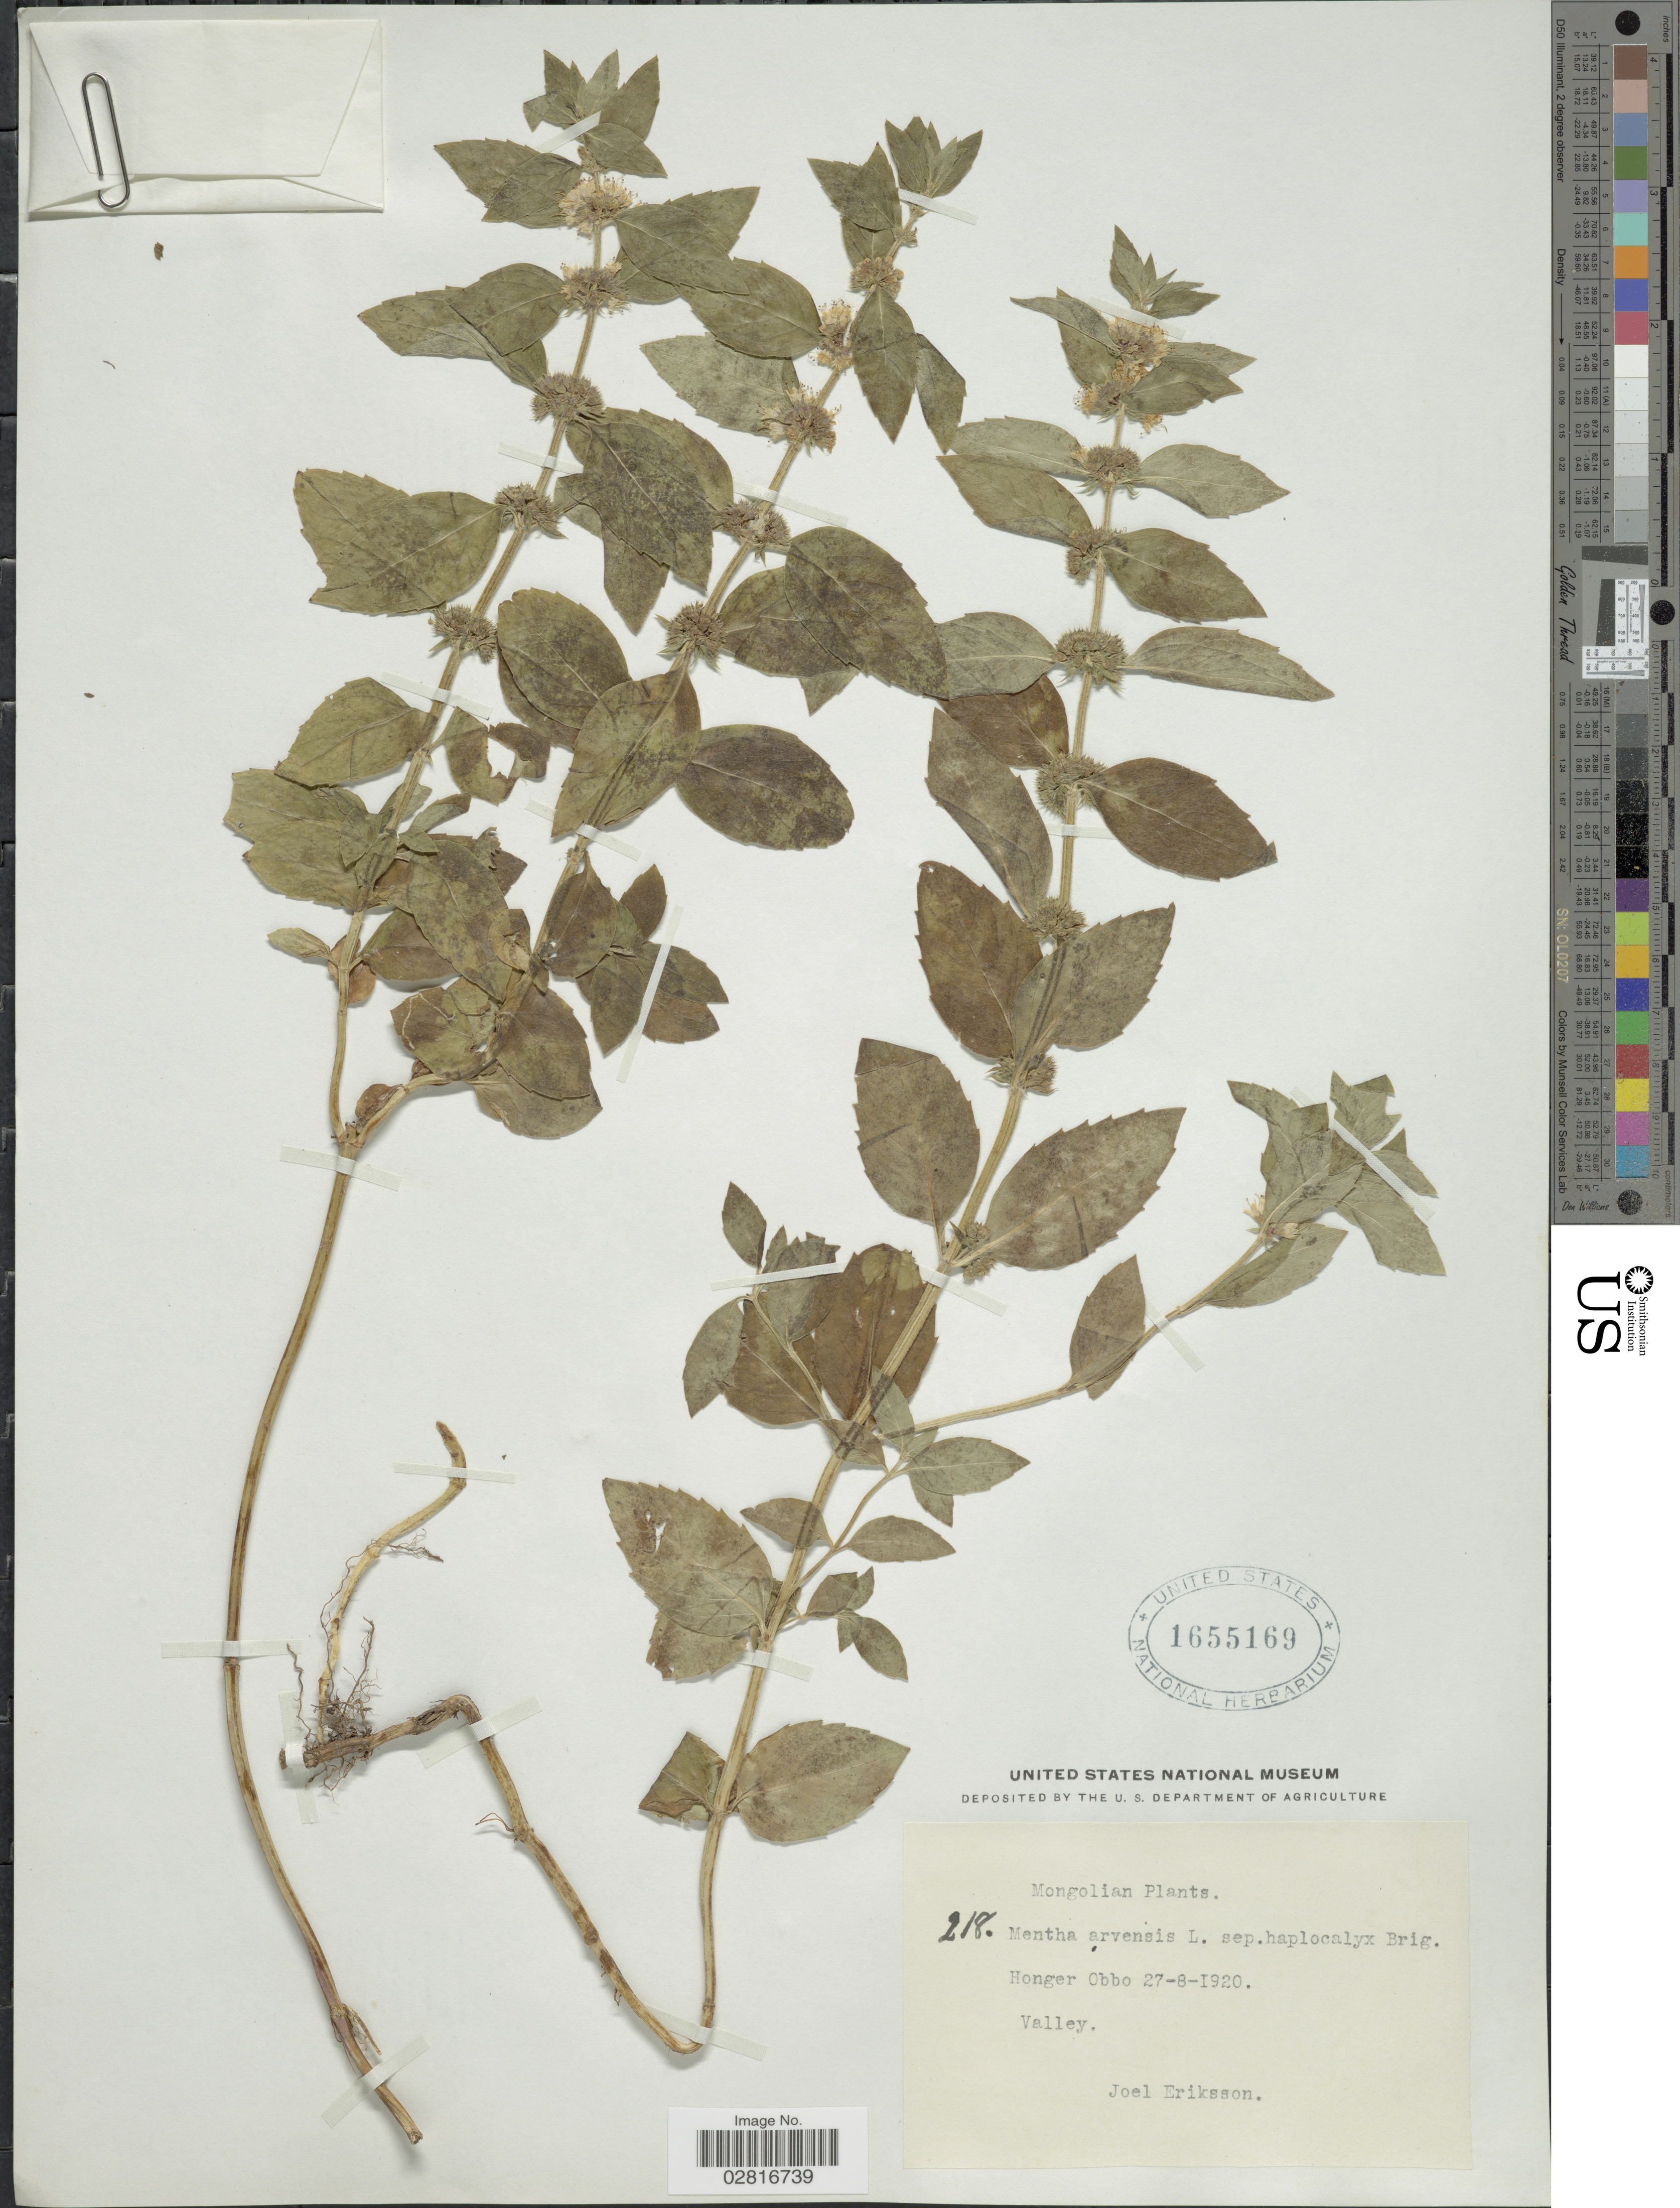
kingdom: Plantae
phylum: Tracheophyta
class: Magnoliopsida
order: Lamiales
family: Lamiaceae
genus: Mentha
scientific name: Mentha arvensis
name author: L.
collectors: J. Eriksson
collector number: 218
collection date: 1920-08-27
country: Mongolia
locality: Honger Obbo.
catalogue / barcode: US 1655169